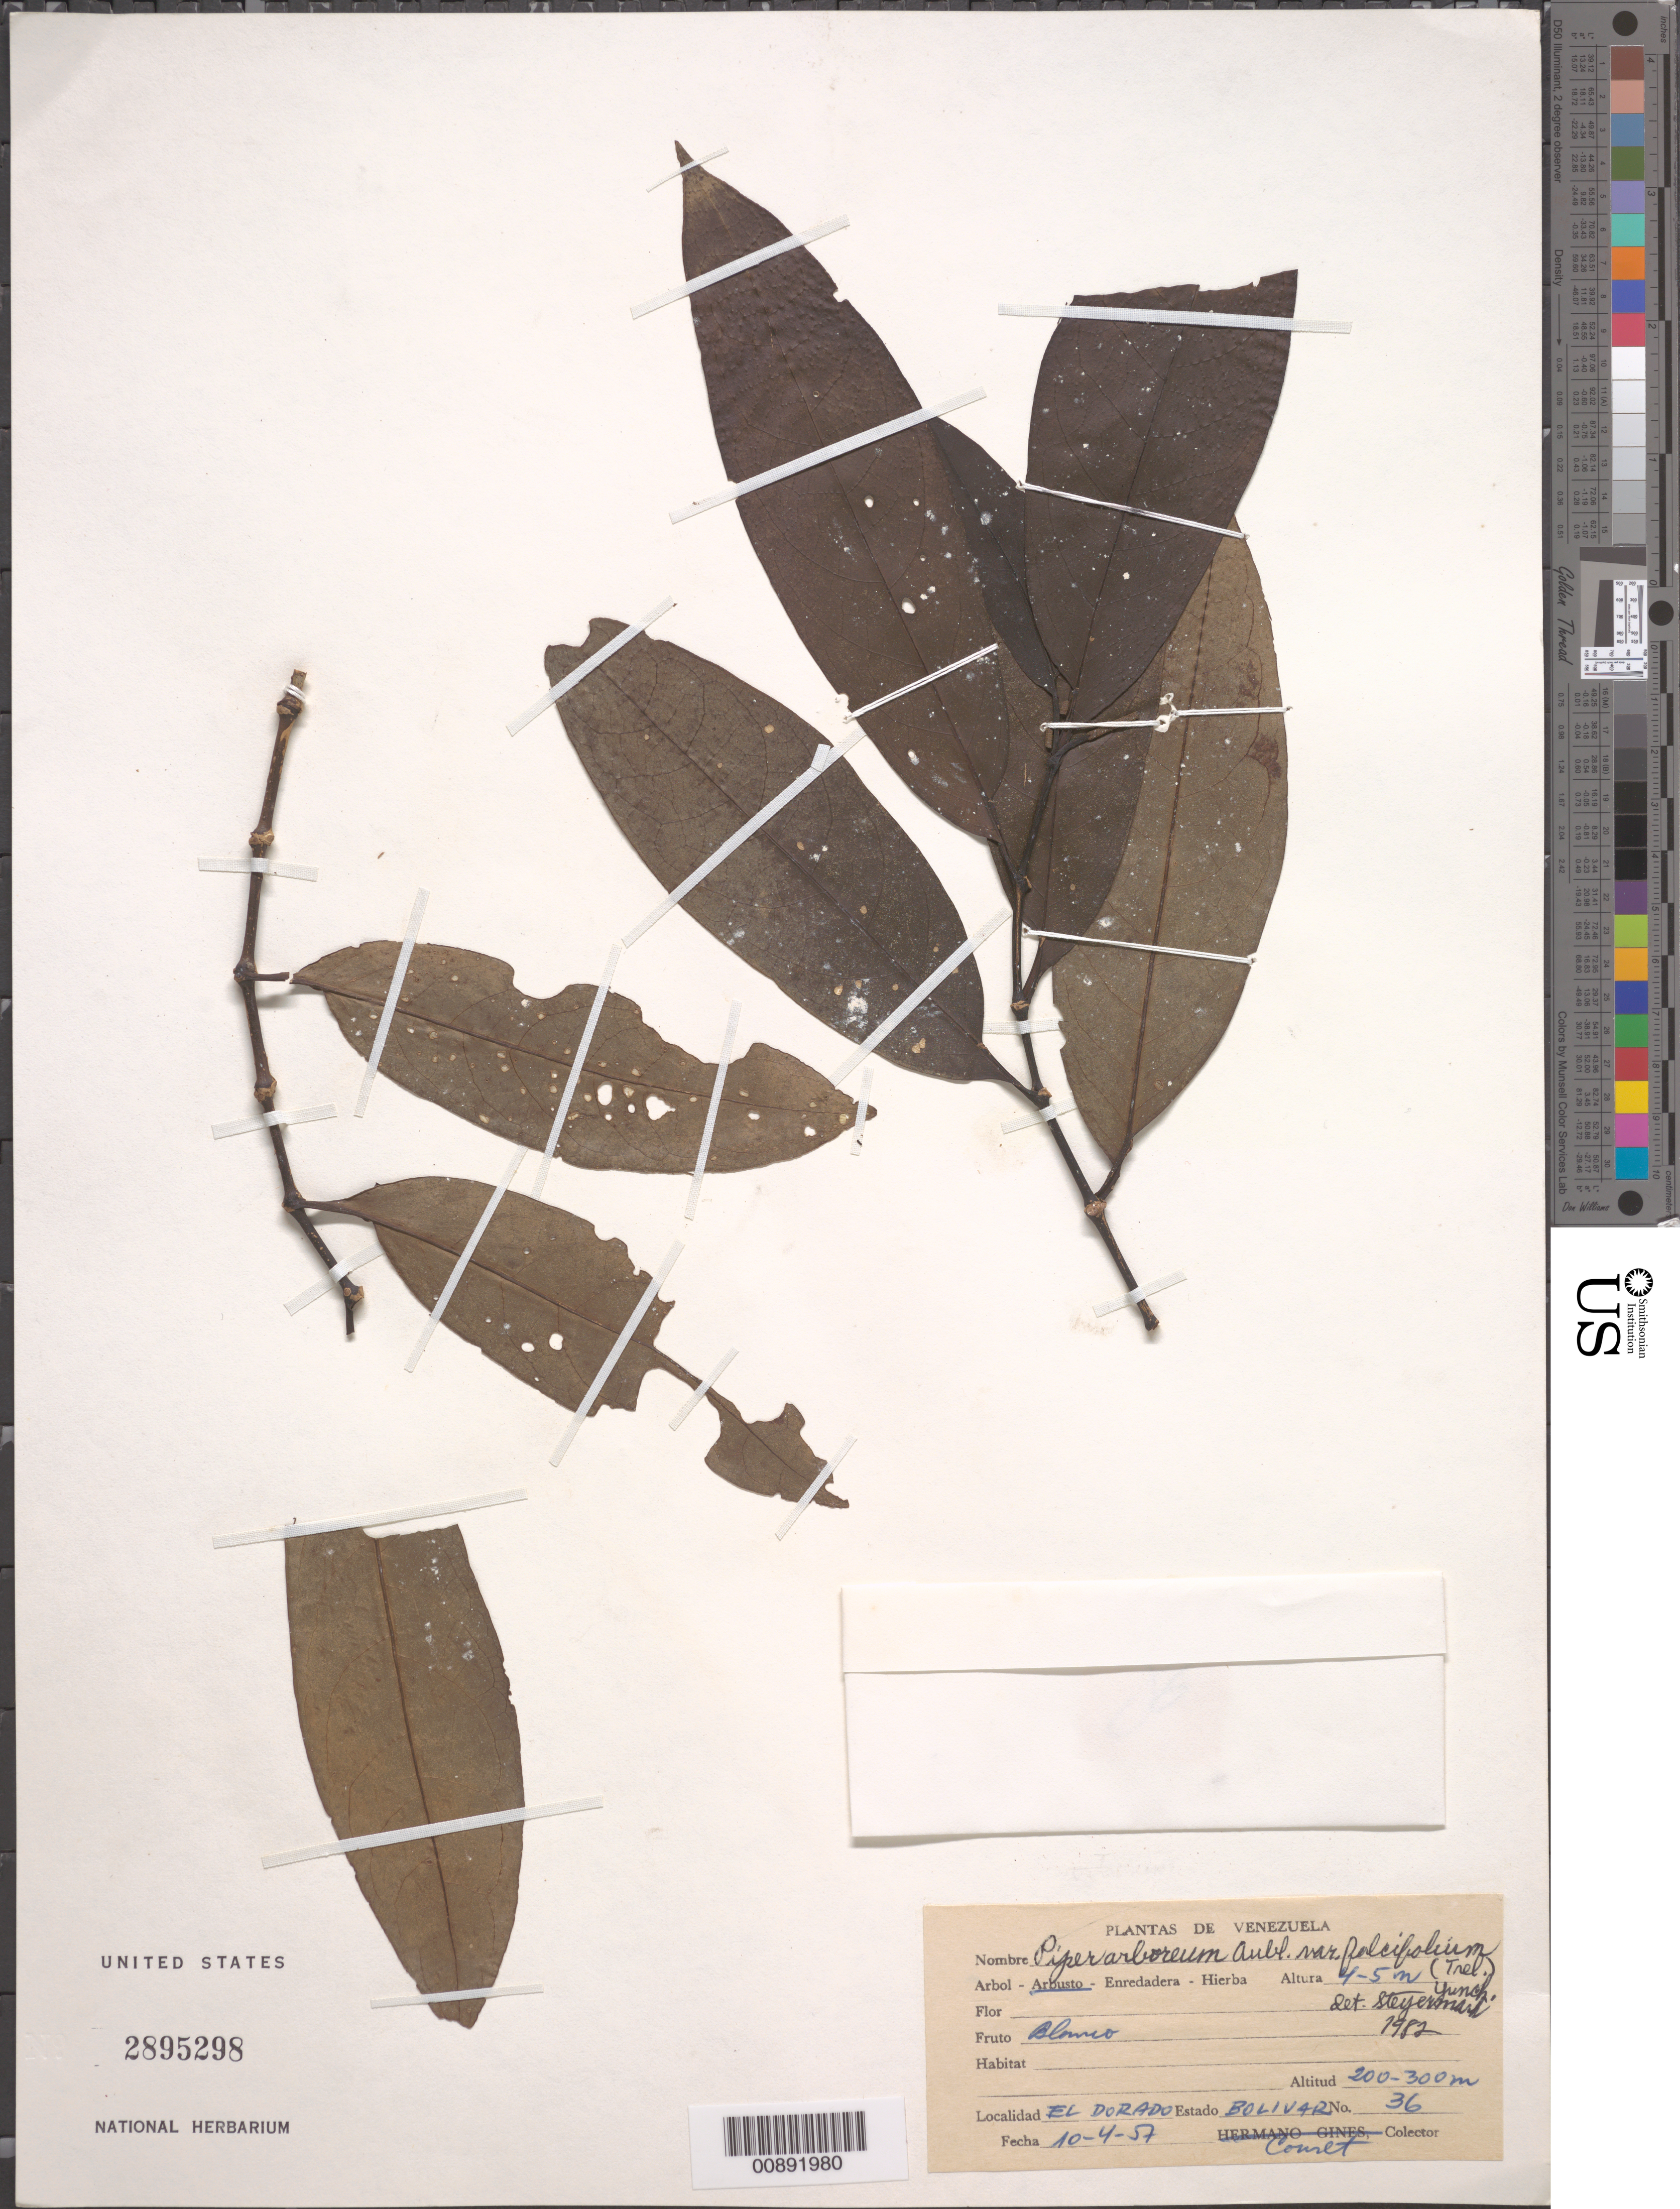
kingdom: Plantae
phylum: Tracheophyta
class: Magnoliopsida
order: Piperales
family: Piperaceae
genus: Piper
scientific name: Piper arboreum var. falcifolium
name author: (Trel.) Yunck.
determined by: Steyermark, Julian A., (VEN)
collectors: -. Couret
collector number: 36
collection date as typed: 10-Apr-57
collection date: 1957-04-10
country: Venezuela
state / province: Bolívar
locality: El Dorado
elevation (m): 200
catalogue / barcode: US 2895298